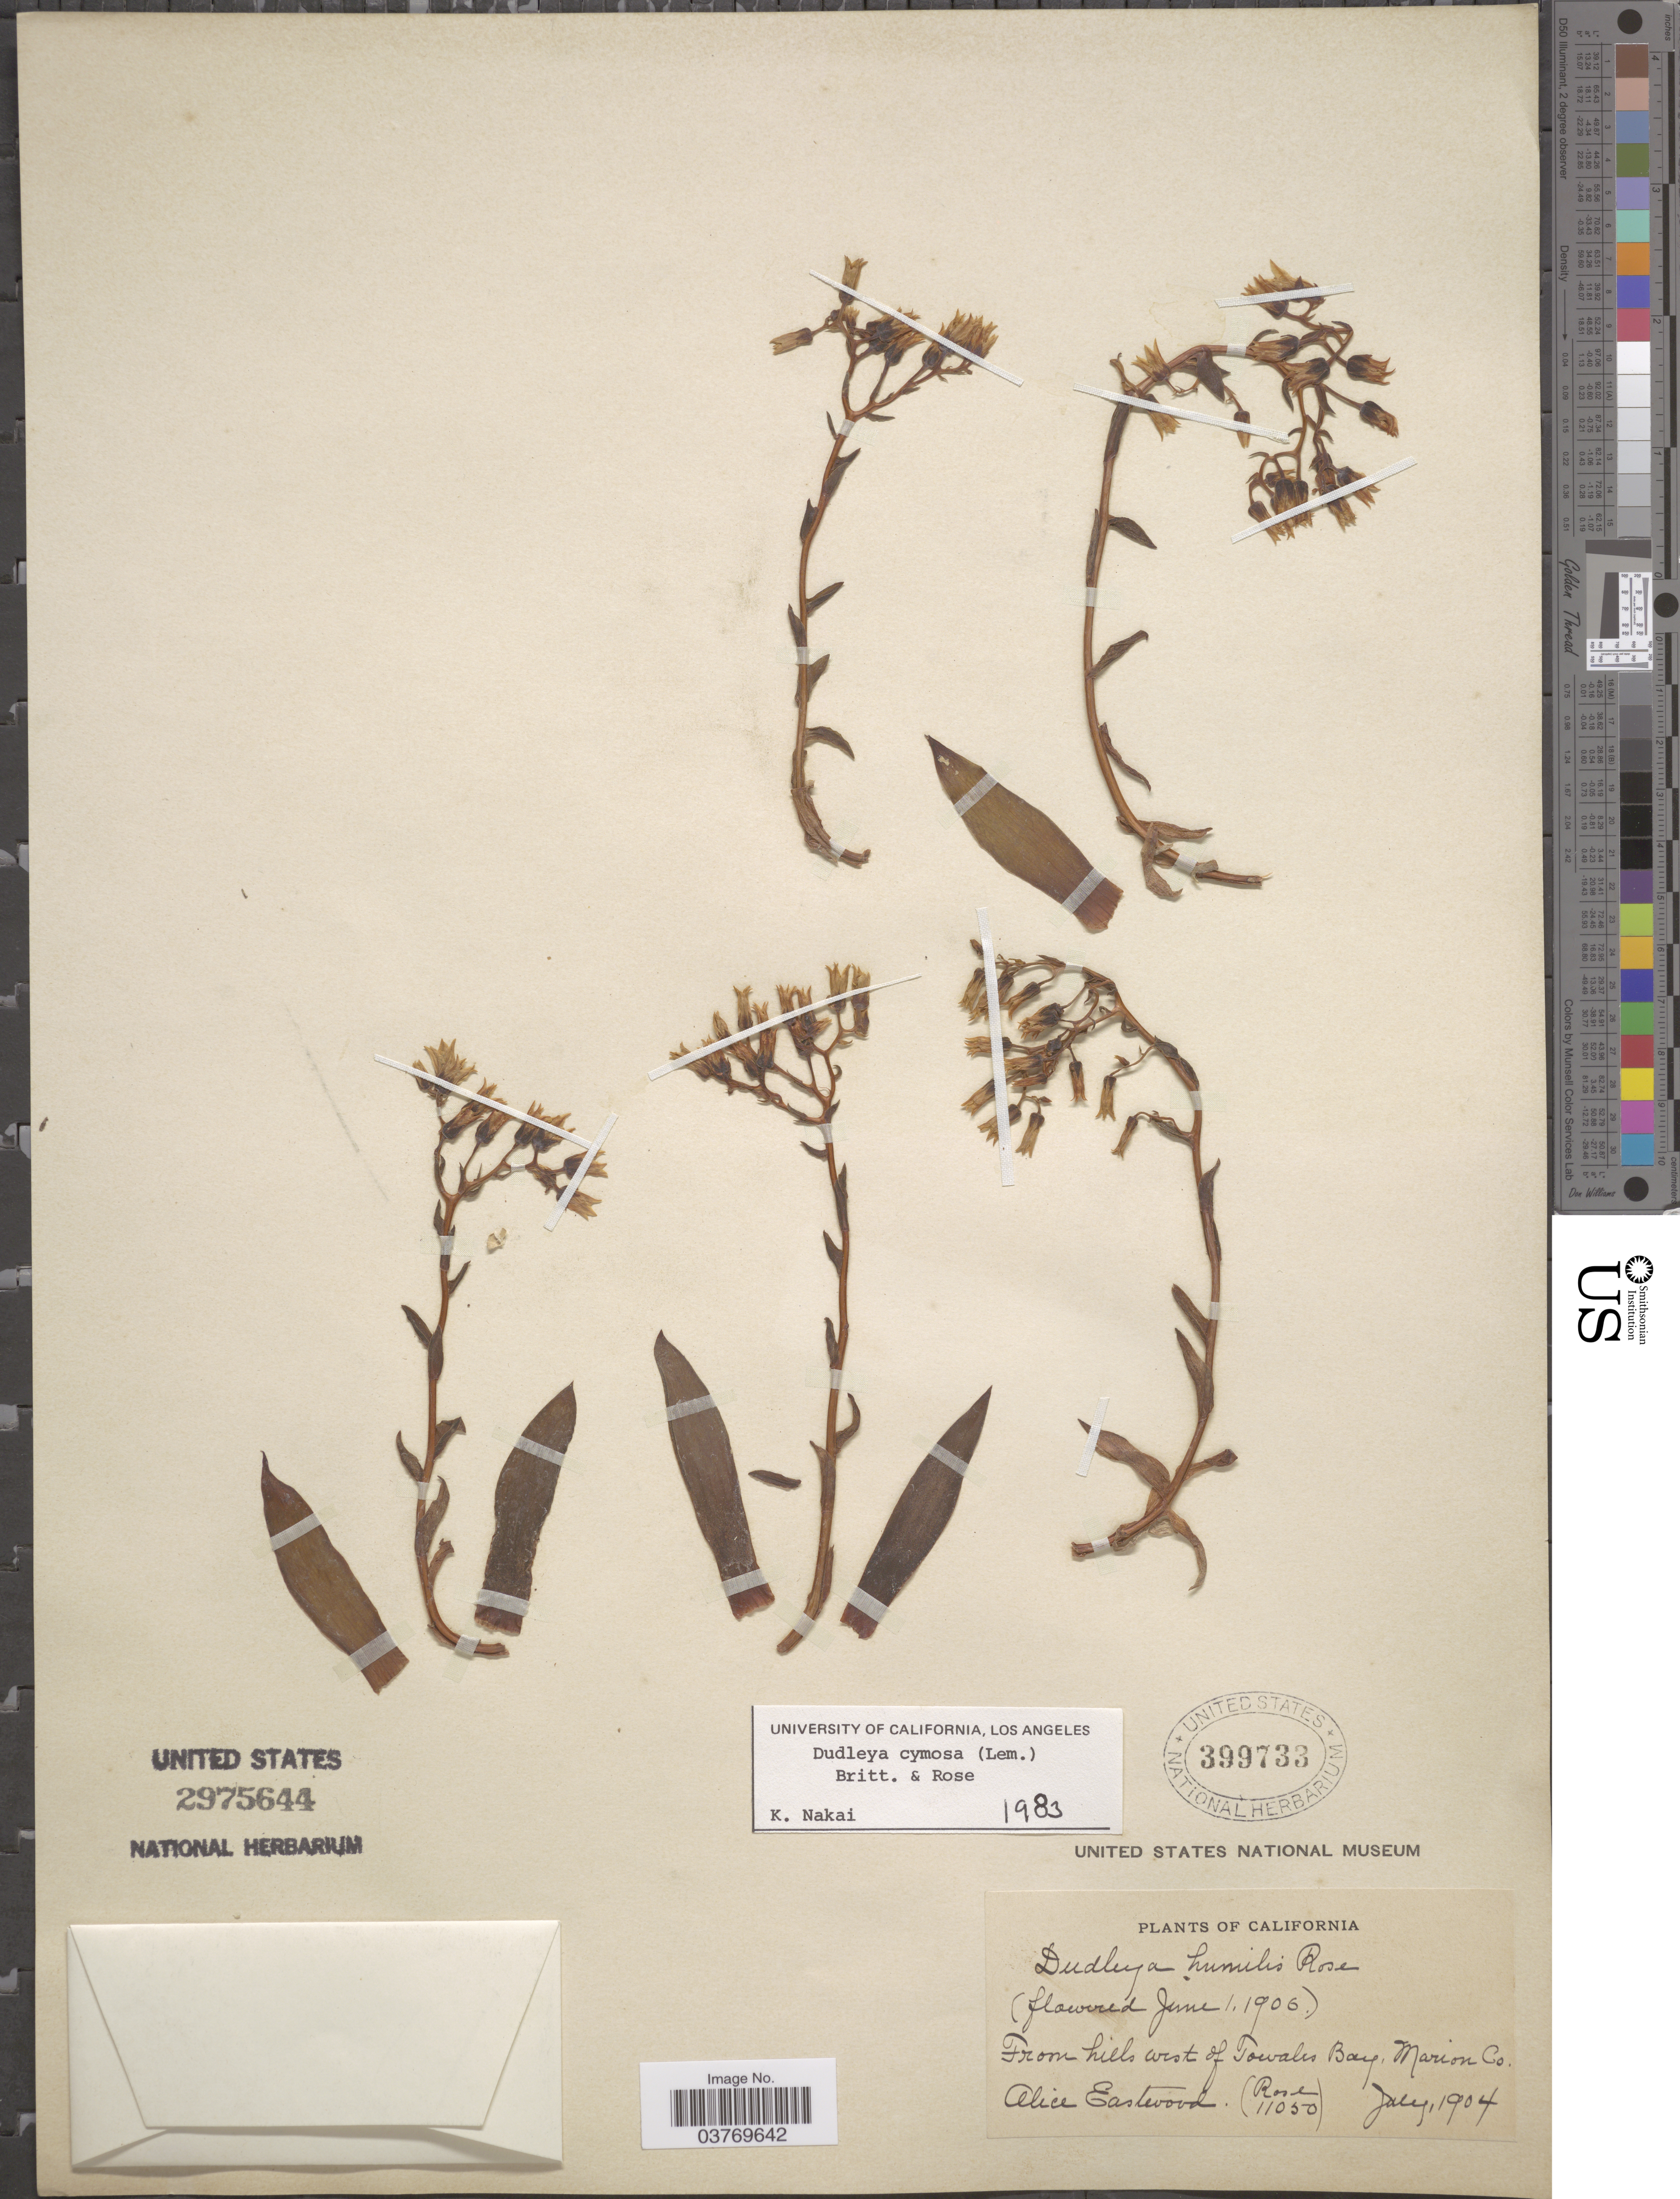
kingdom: Plantae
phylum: Tracheophyta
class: Magnoliopsida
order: Saxifragales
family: Crassulaceae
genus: Dudleya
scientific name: Dudleya cymosa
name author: (Lem.) Britton & Rose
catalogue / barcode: US 2975644-2